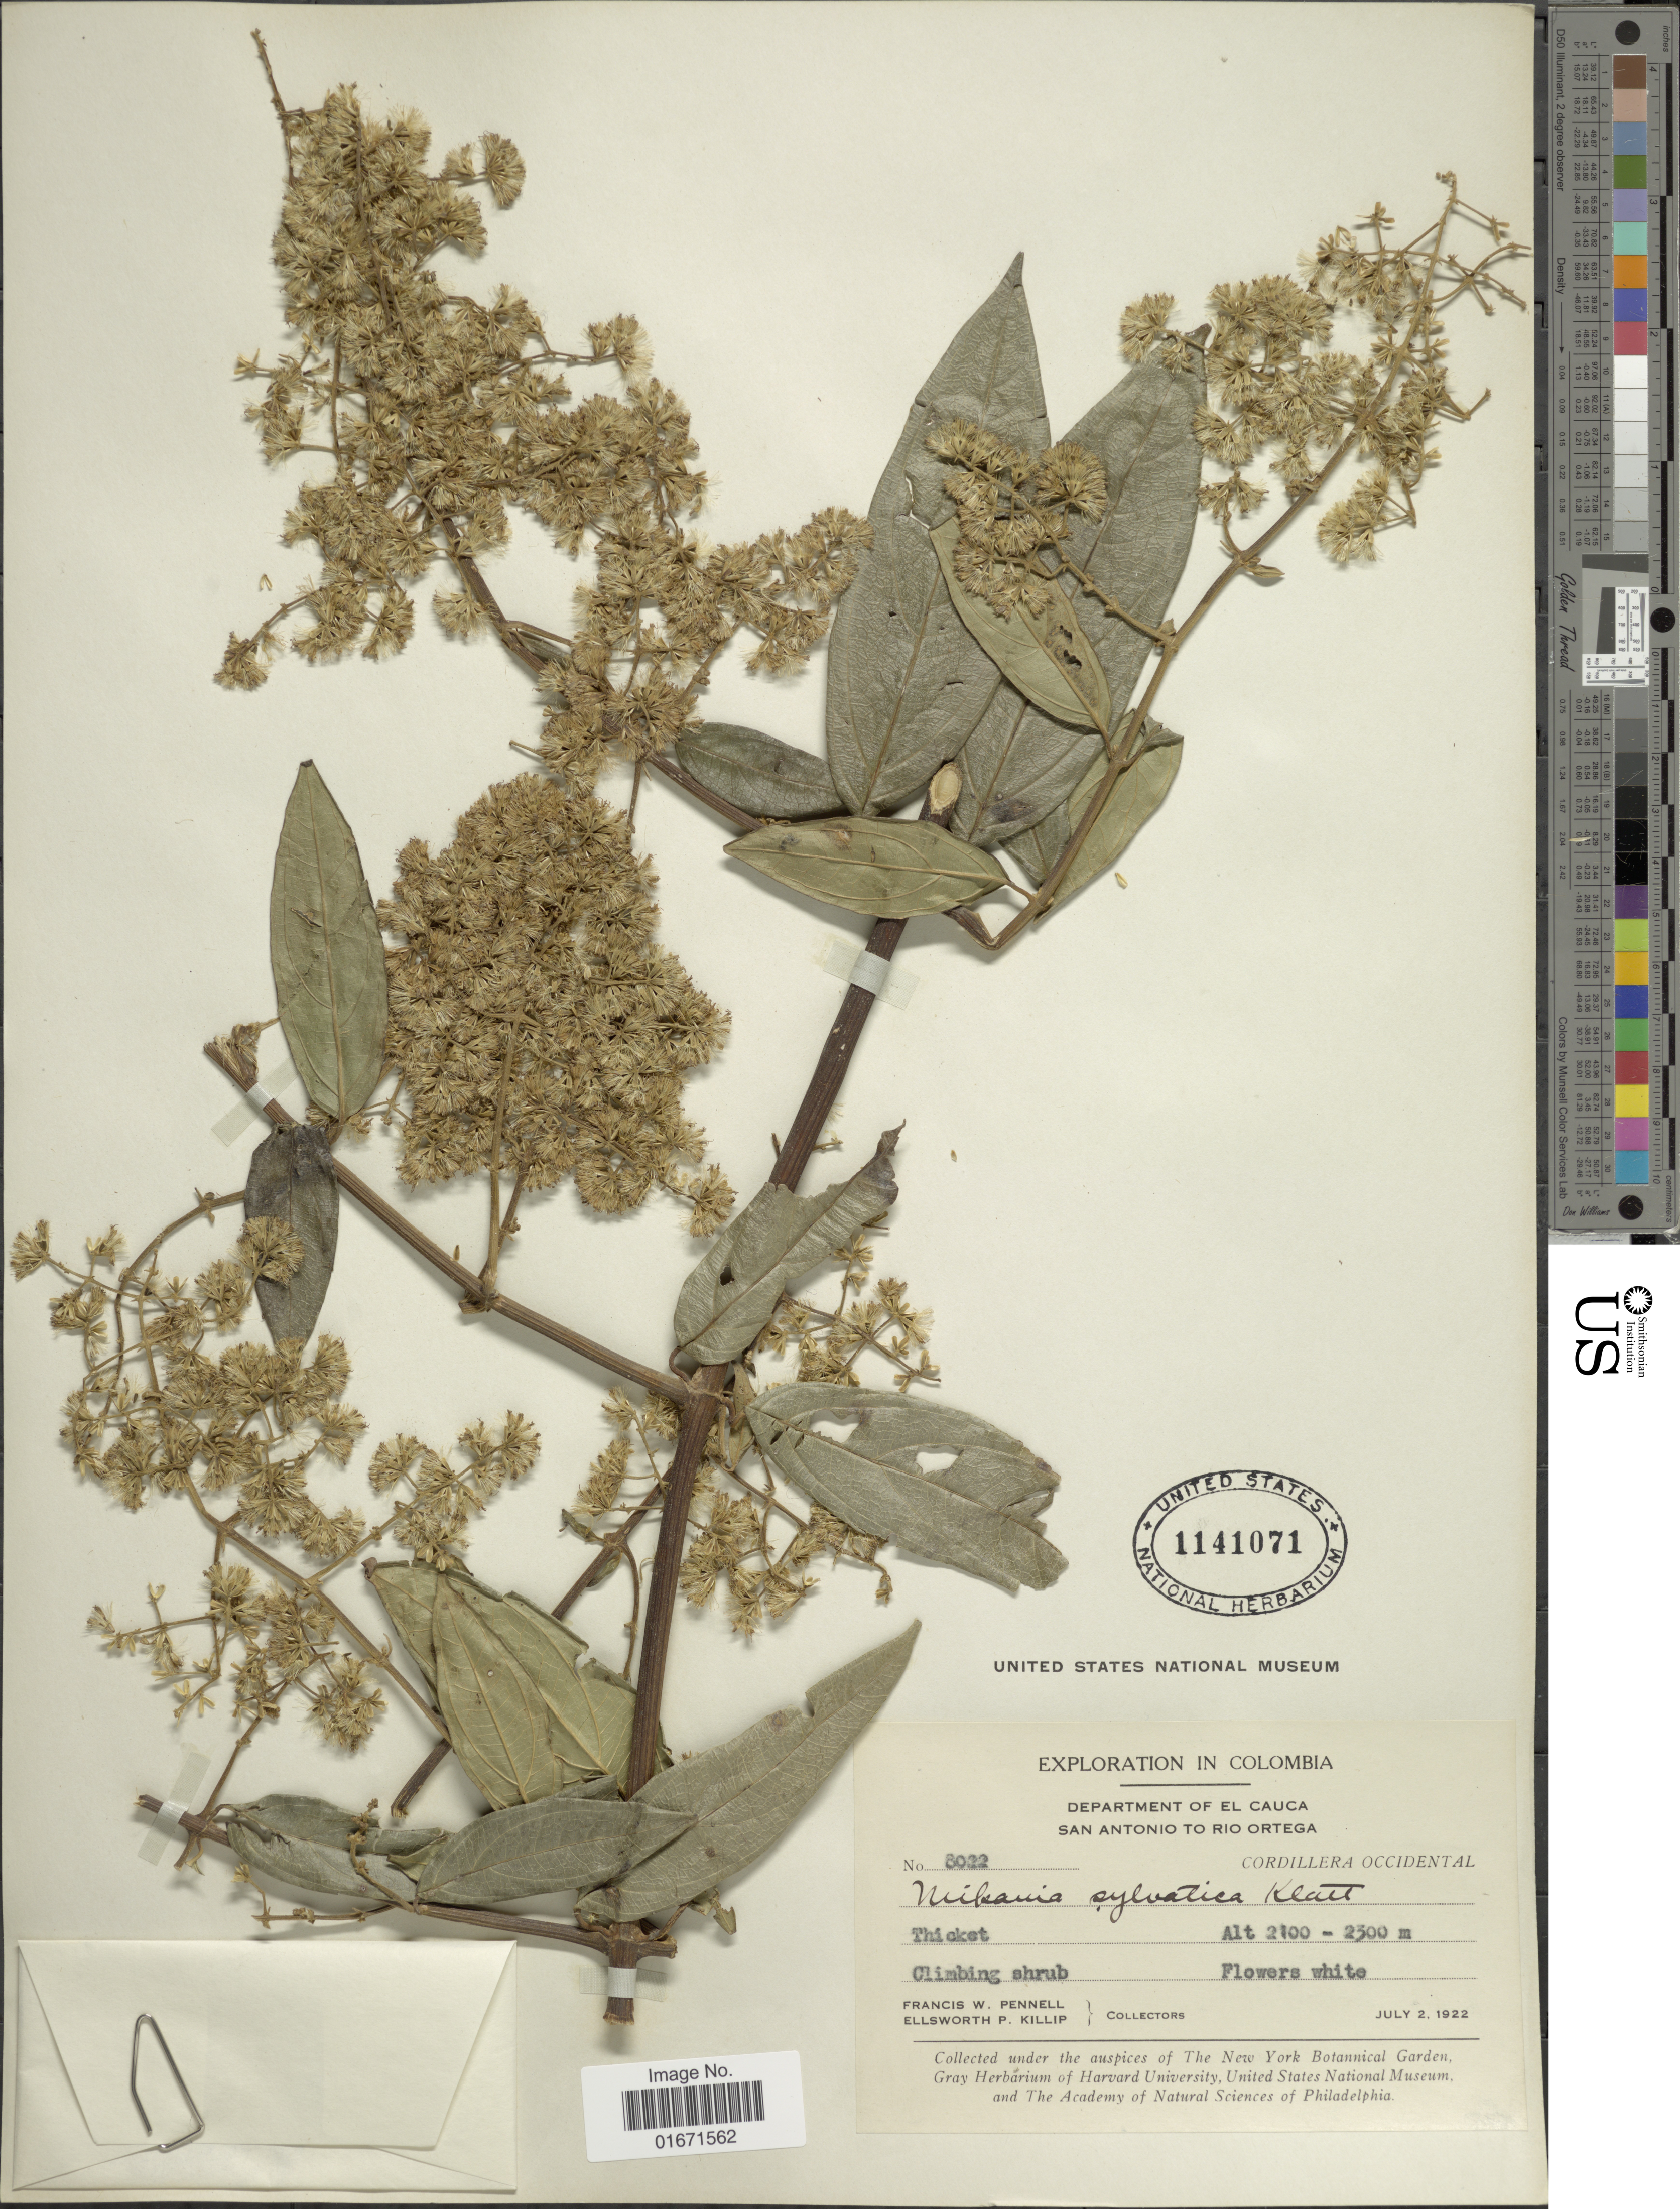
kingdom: Plantae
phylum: Tracheophyta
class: Magnoliopsida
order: Asterales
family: Asteraceae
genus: Mikania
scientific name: Mikania sylvatica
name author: Klatt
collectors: F. W. Pennell & E. P. Killip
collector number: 8022*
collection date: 1922-07-02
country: Colombia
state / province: Cauca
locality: Department of El Cauca. San Antonio to Rio Ortega. Cordillera Occidental. Thicket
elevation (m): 2100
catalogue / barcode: US 1141071